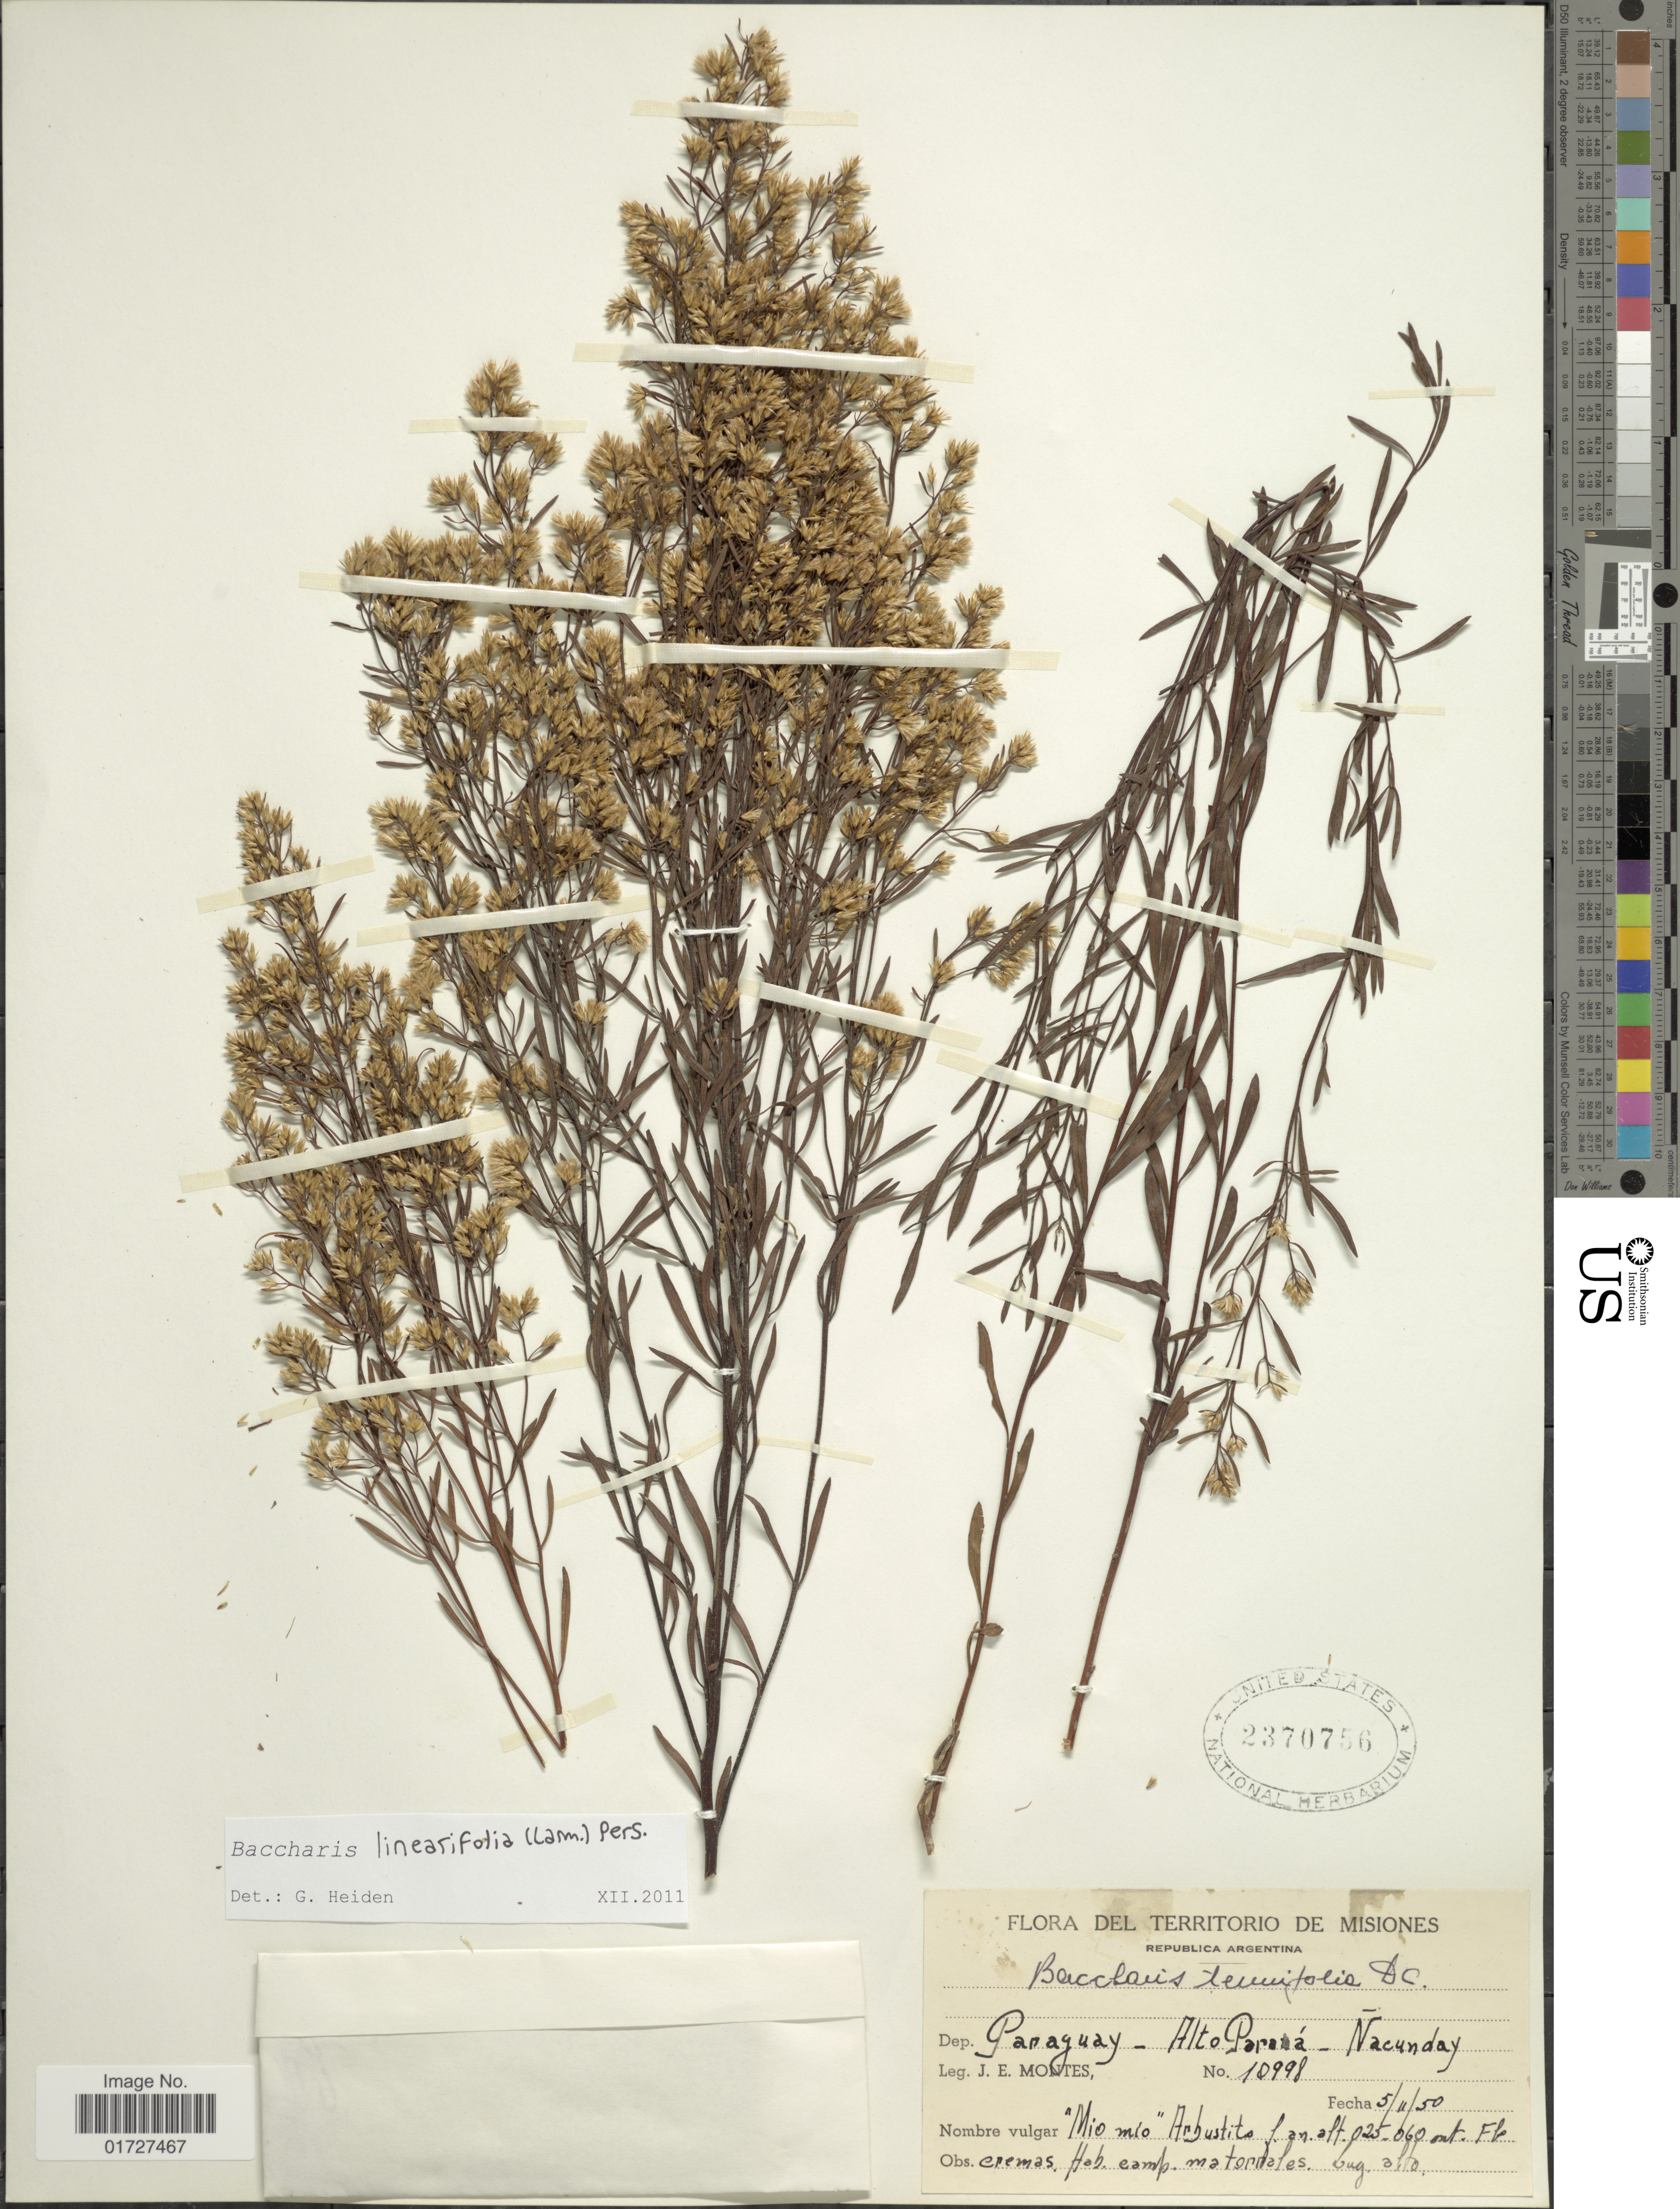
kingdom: Plantae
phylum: Tracheophyta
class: Magnoliopsida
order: Asterales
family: Asteraceae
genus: Baccharis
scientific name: Baccharis linearifolia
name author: (Lam.) Pers.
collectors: J. E. Montes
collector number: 10998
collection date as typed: Transcribed d/m/y: 5/11/50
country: Argentina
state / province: Misiones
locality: Republica Argentina, , Dep. Paraguay-Alto Parana-Nacunday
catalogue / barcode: US 2370756